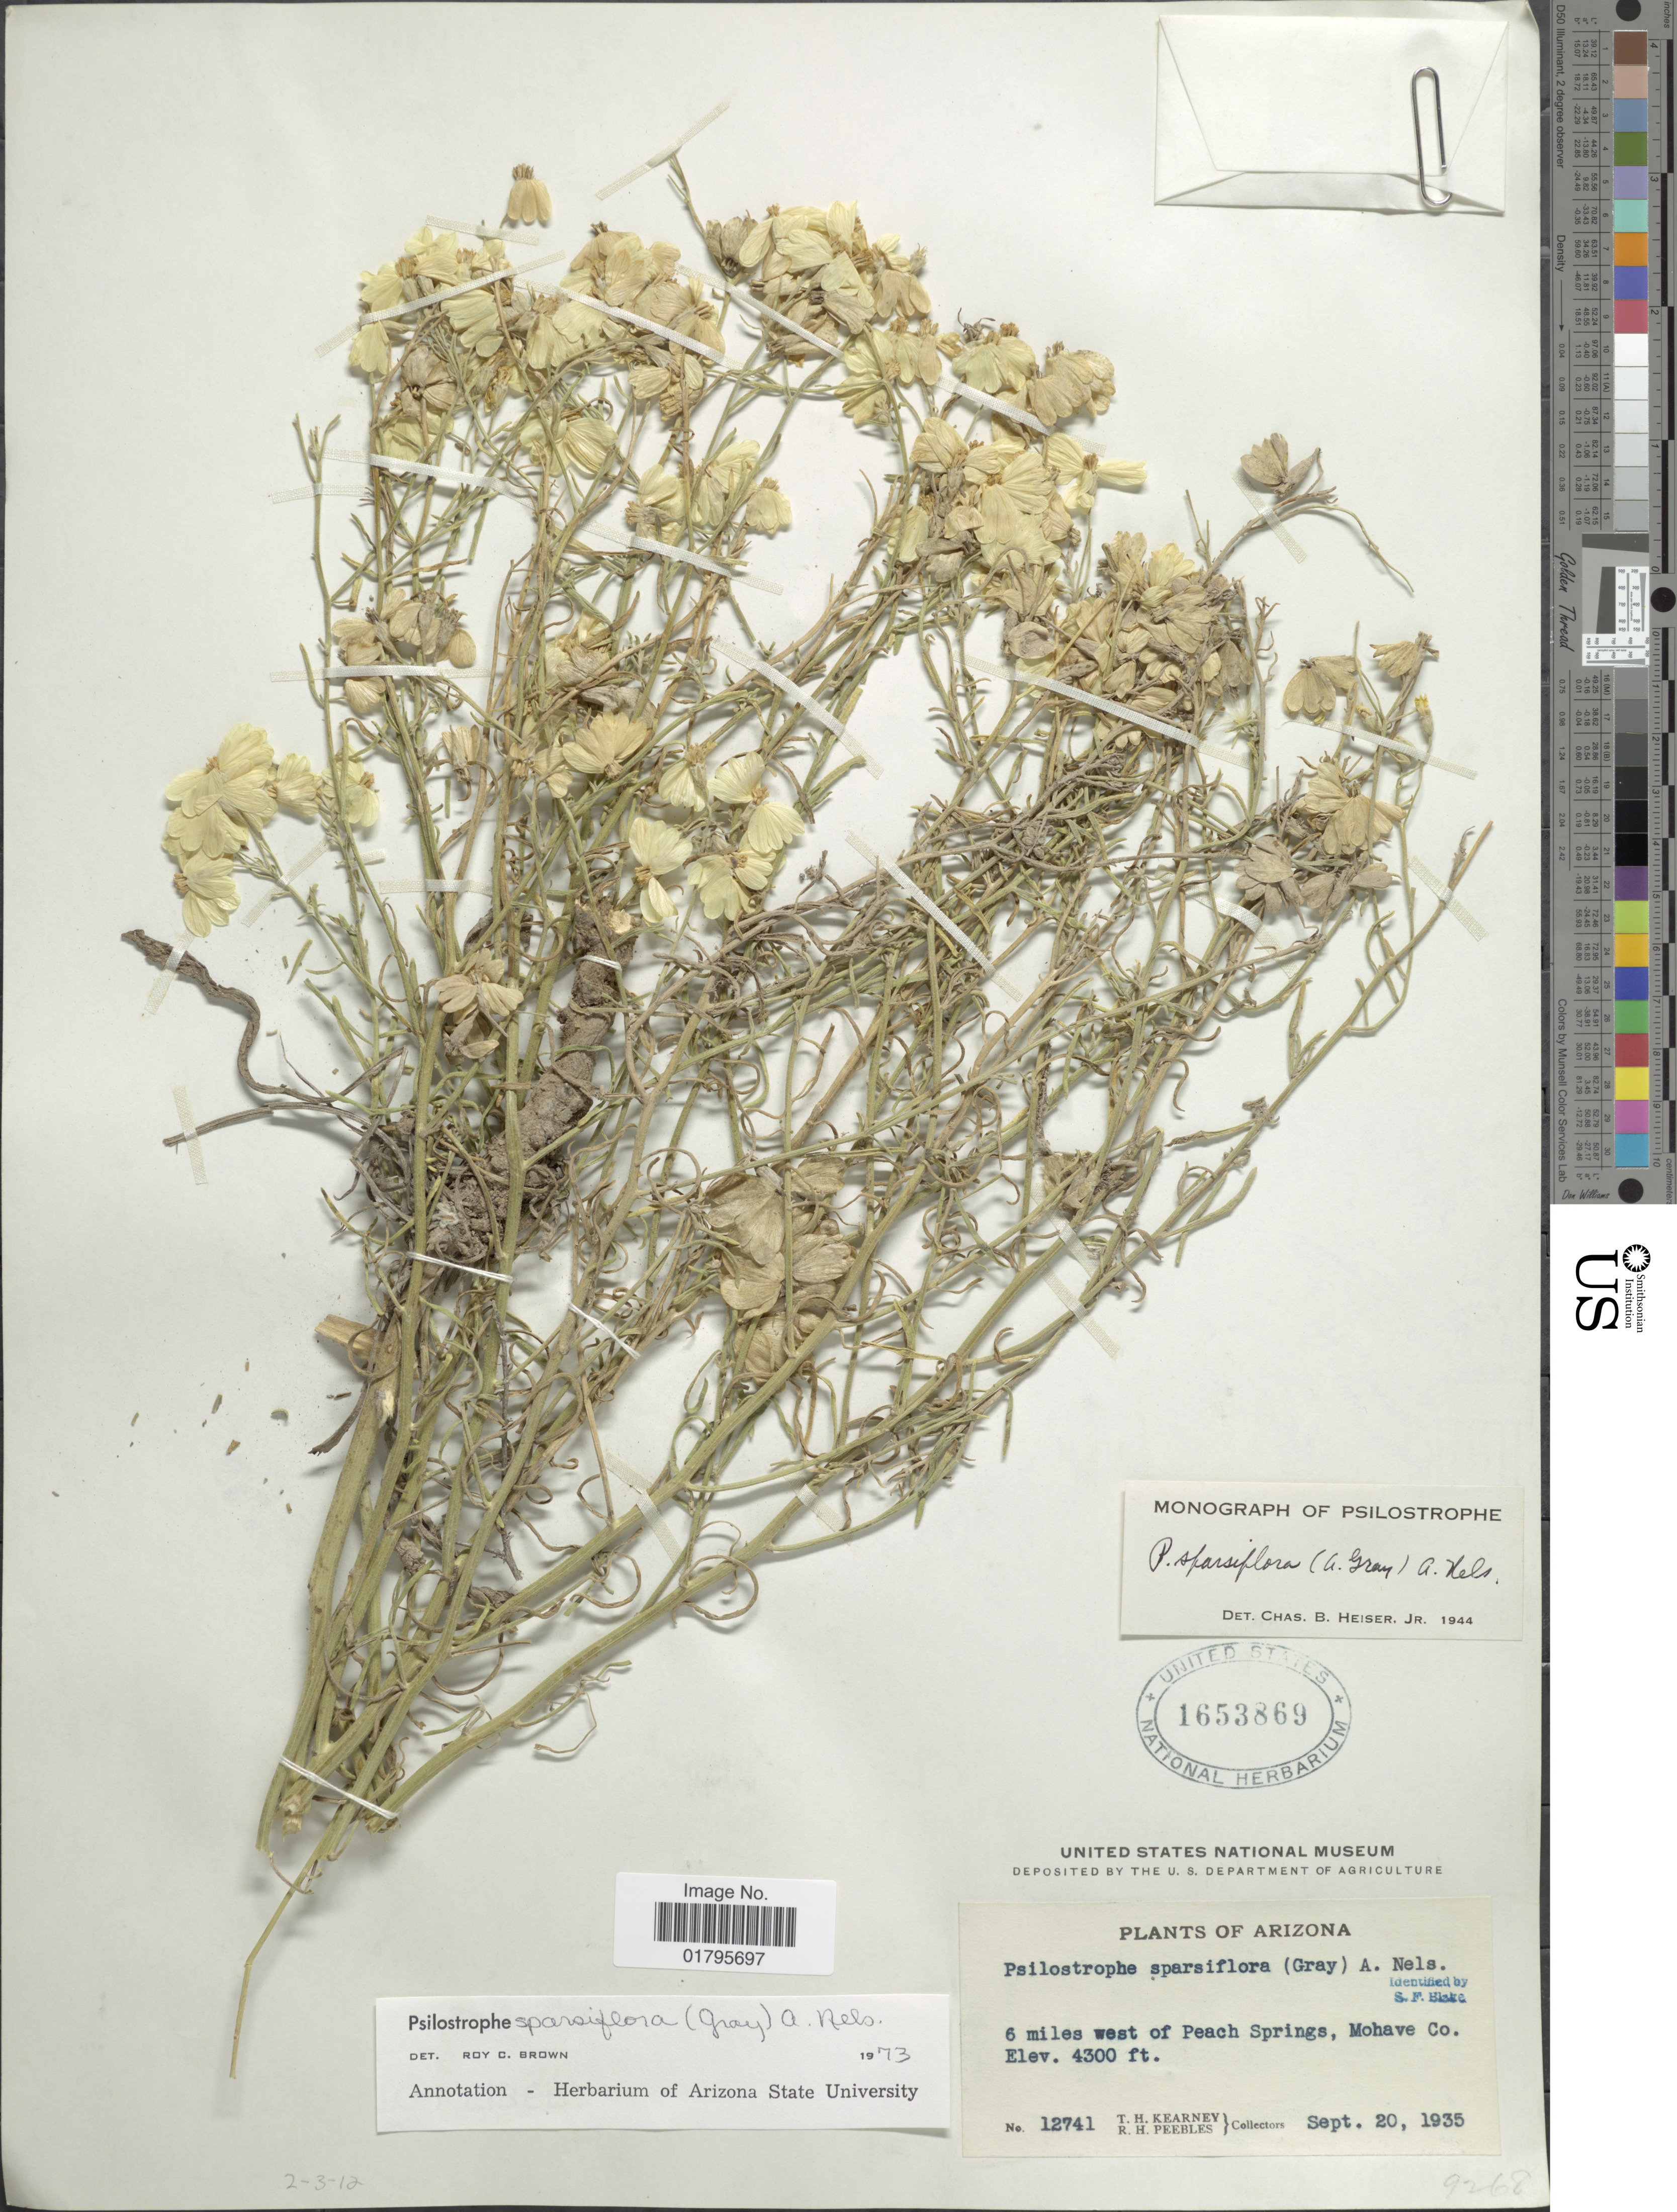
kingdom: Plantae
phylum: Tracheophyta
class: Magnoliopsida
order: Asterales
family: Asteraceae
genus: Psilostrophe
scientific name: Psilostrophe sparsiflora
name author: (A. Gray) A. Nelson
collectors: T. H. Kearney & R. H. Peebles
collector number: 12741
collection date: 1935-09-20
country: United States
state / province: Arizona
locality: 6 miles west of Peach Springs, Mohave Co.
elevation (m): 1311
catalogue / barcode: US 1653869